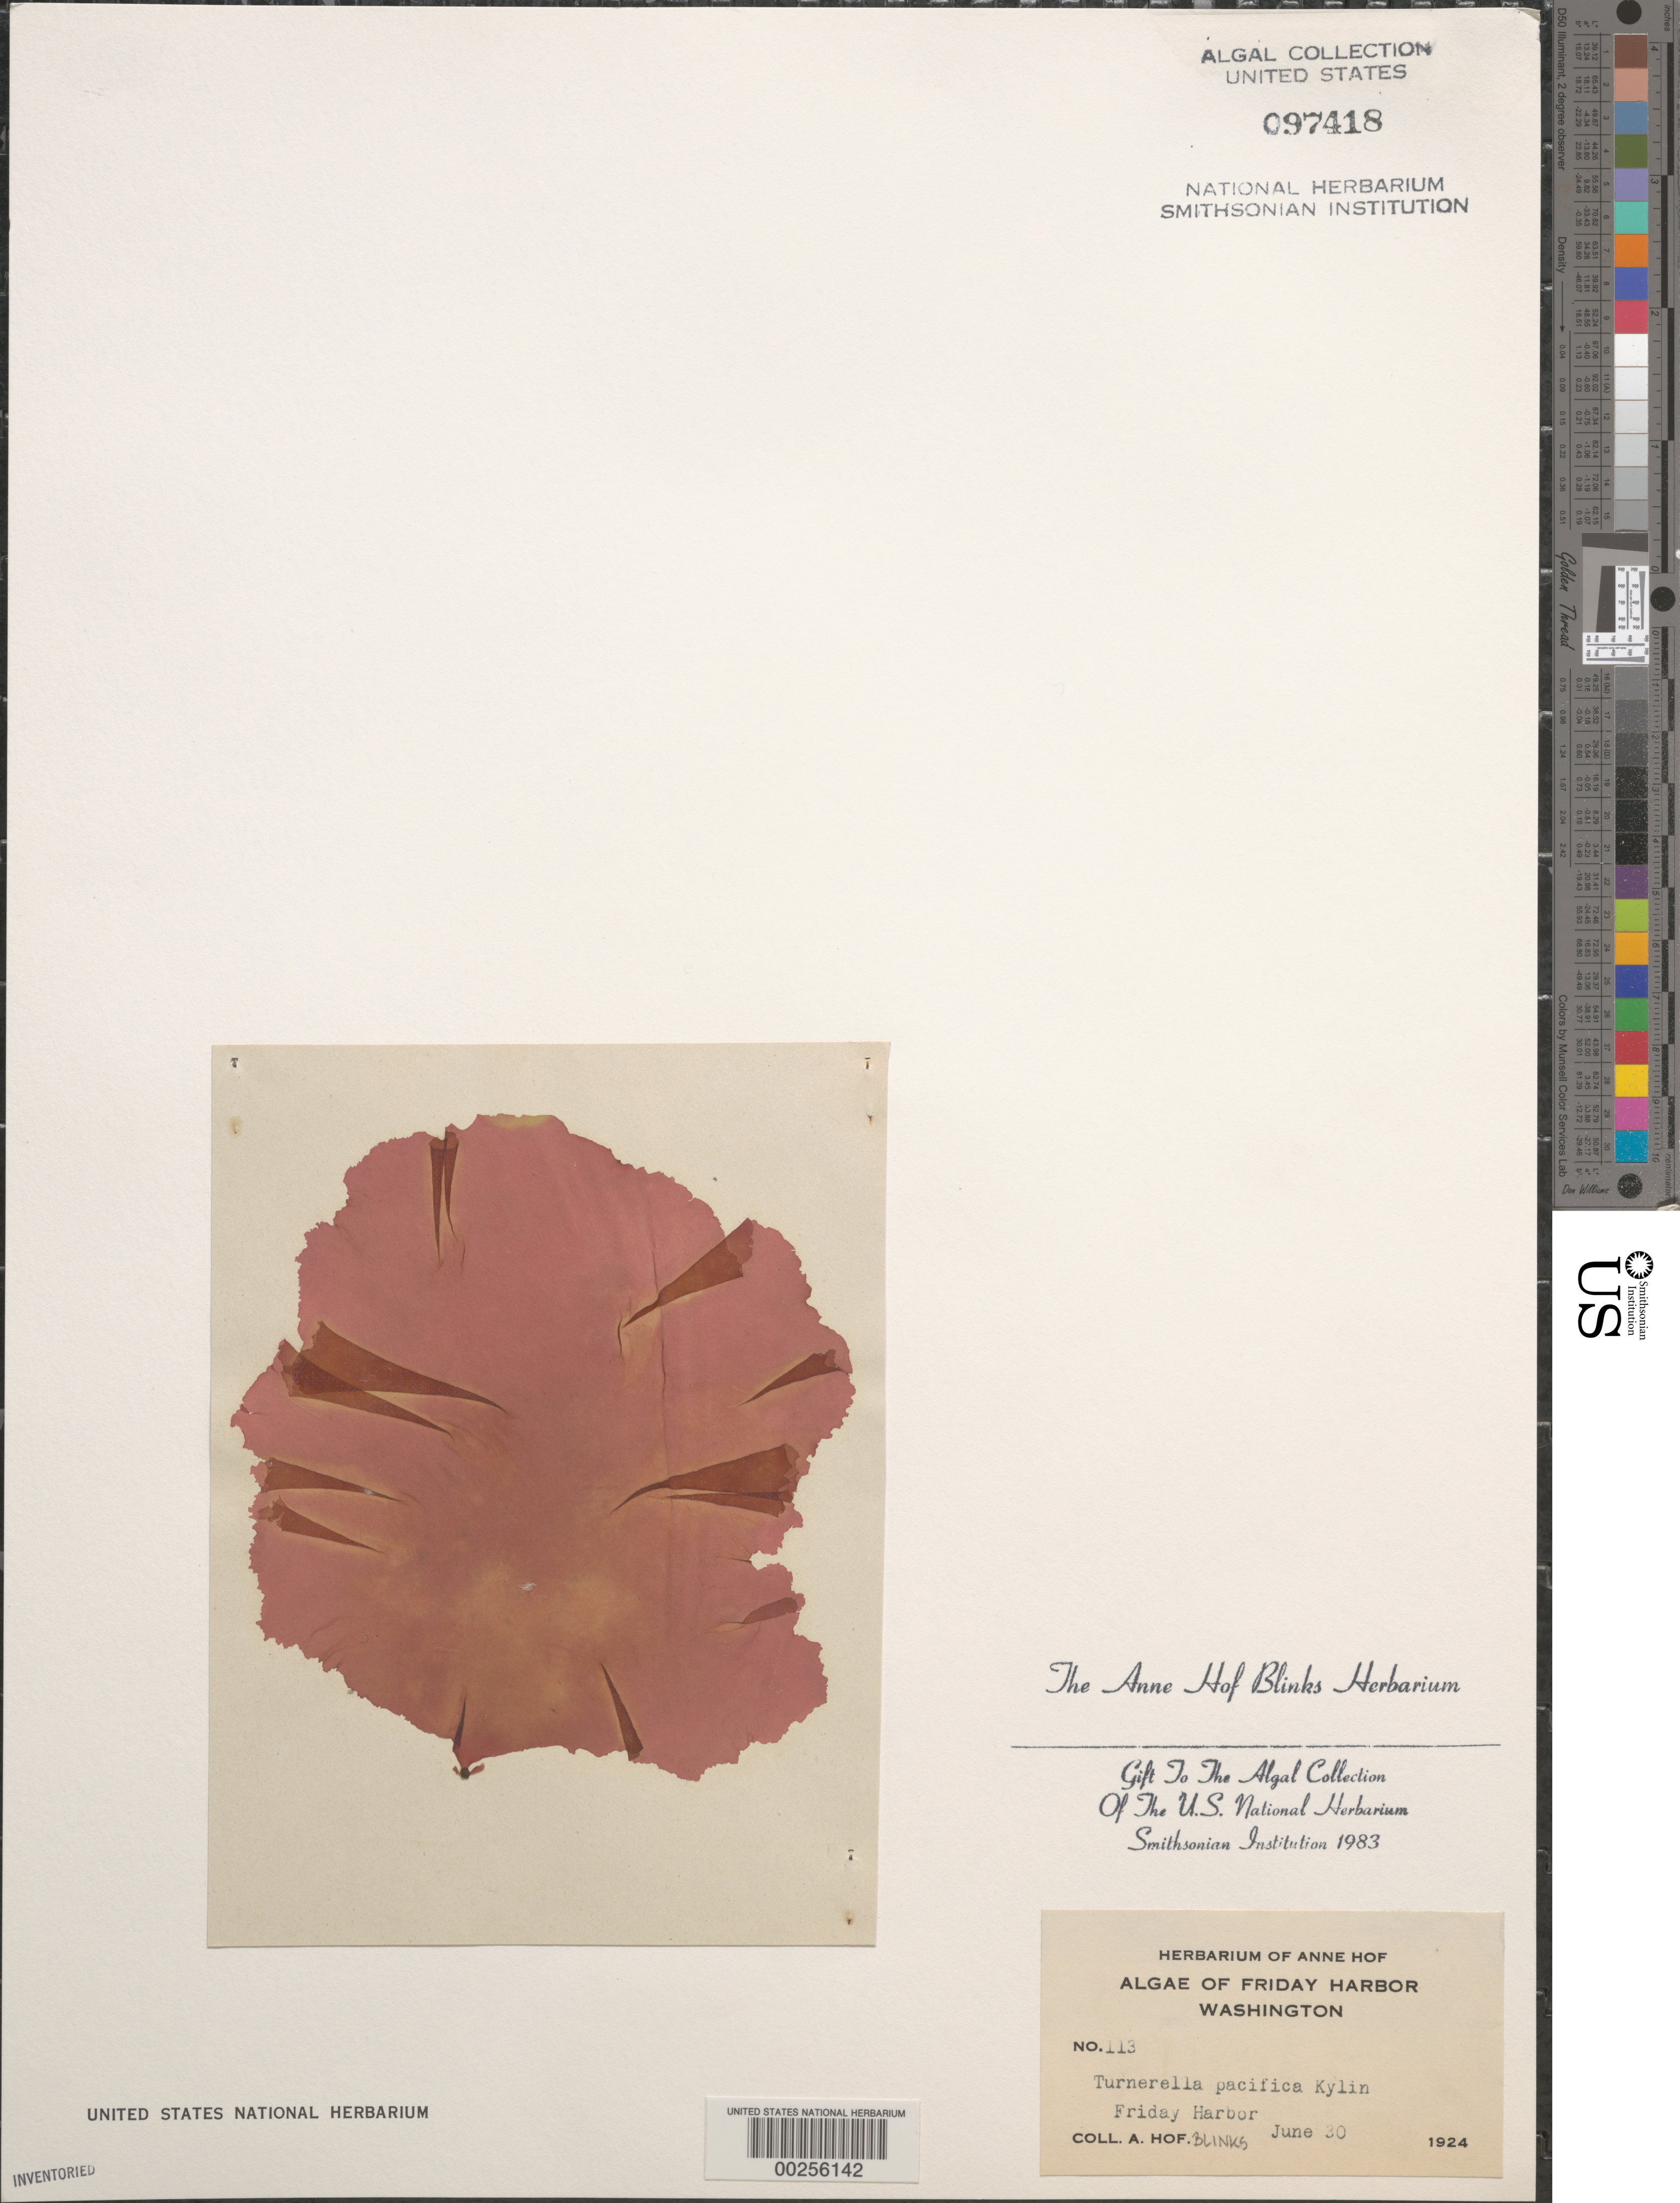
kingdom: Plantae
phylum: Rhodophyta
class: Florideophyceae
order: Nemastomatales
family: Schizymeniaceae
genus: Schizymenia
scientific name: Schizymenia pacifica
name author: (Kylin) Kylin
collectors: A. Blinks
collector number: AHB 113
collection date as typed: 30 Jun 1924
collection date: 1924-06-30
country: United States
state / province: Washington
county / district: San Juan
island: San Juan Island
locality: Friday Harbor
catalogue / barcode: US 97418